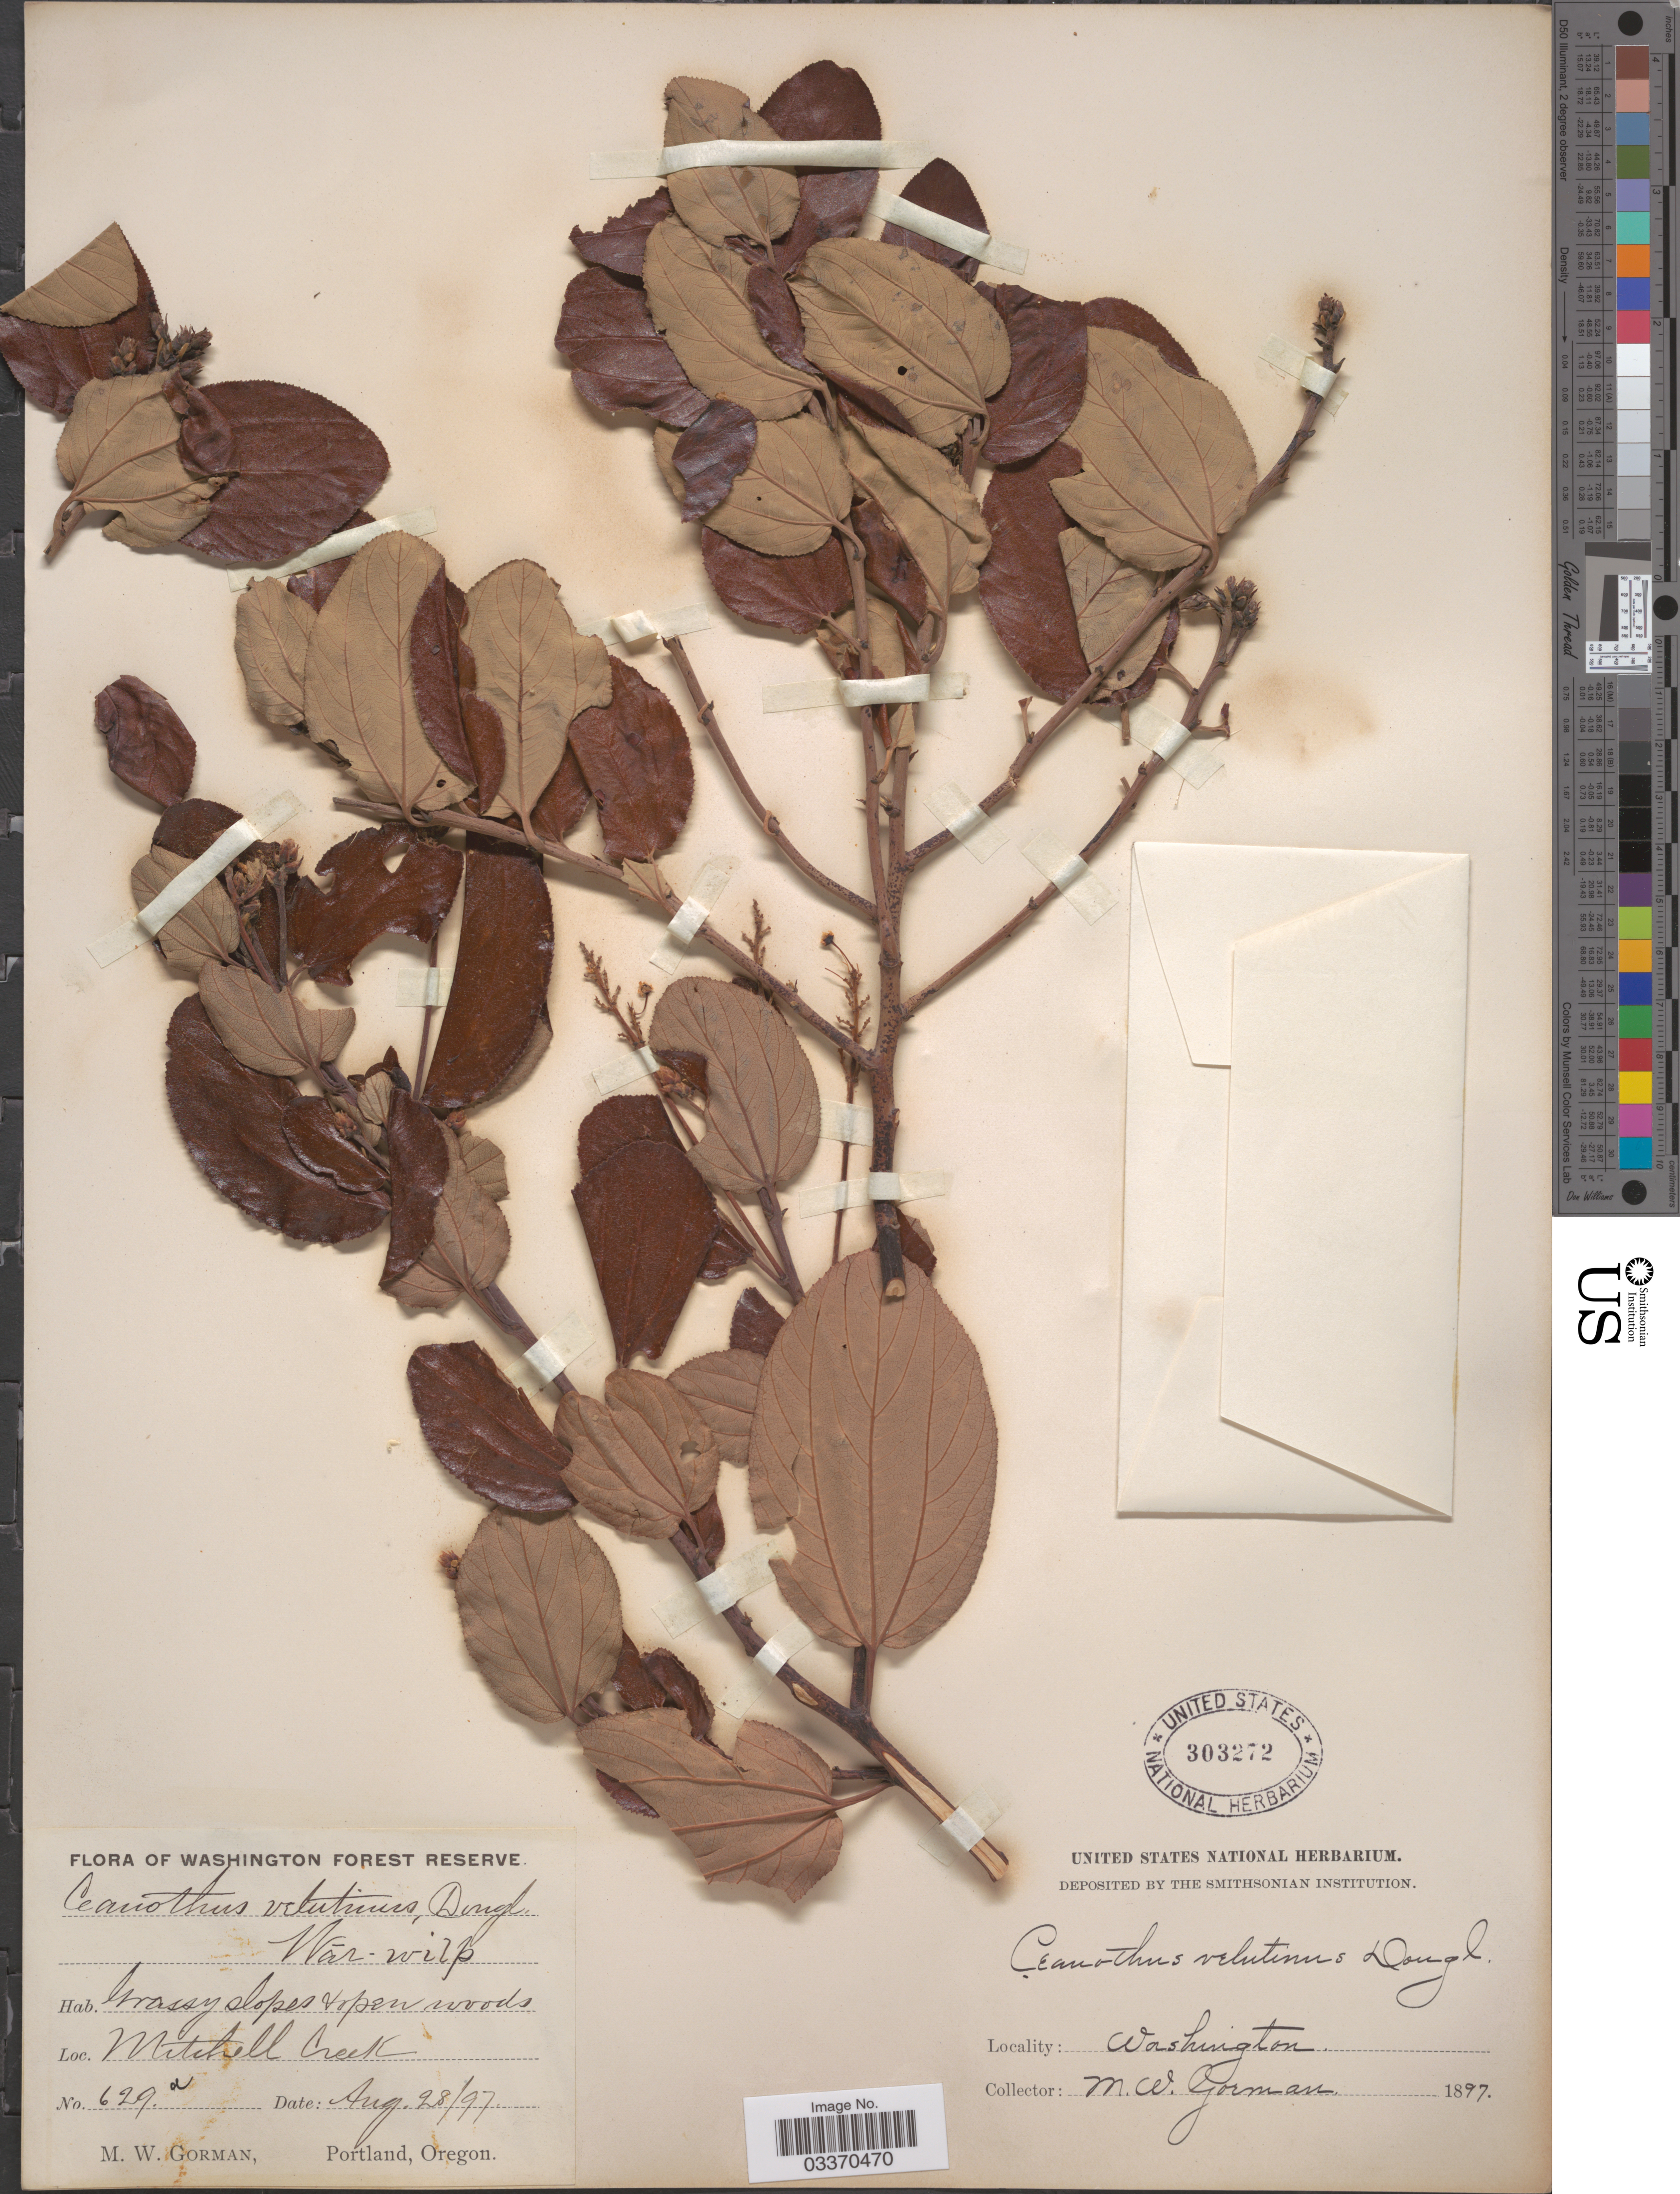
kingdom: Plantae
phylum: Tracheophyta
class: Magnoliopsida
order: Rosales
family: Rhamnaceae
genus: Ceanothus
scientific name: Ceanothus velutinus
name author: Douglas ex Hook.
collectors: M. W. Gorman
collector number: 629a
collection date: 1897-08-28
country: United States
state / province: Washington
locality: Washington Forest Reserve. Mitchell Creek.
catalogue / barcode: US 303272